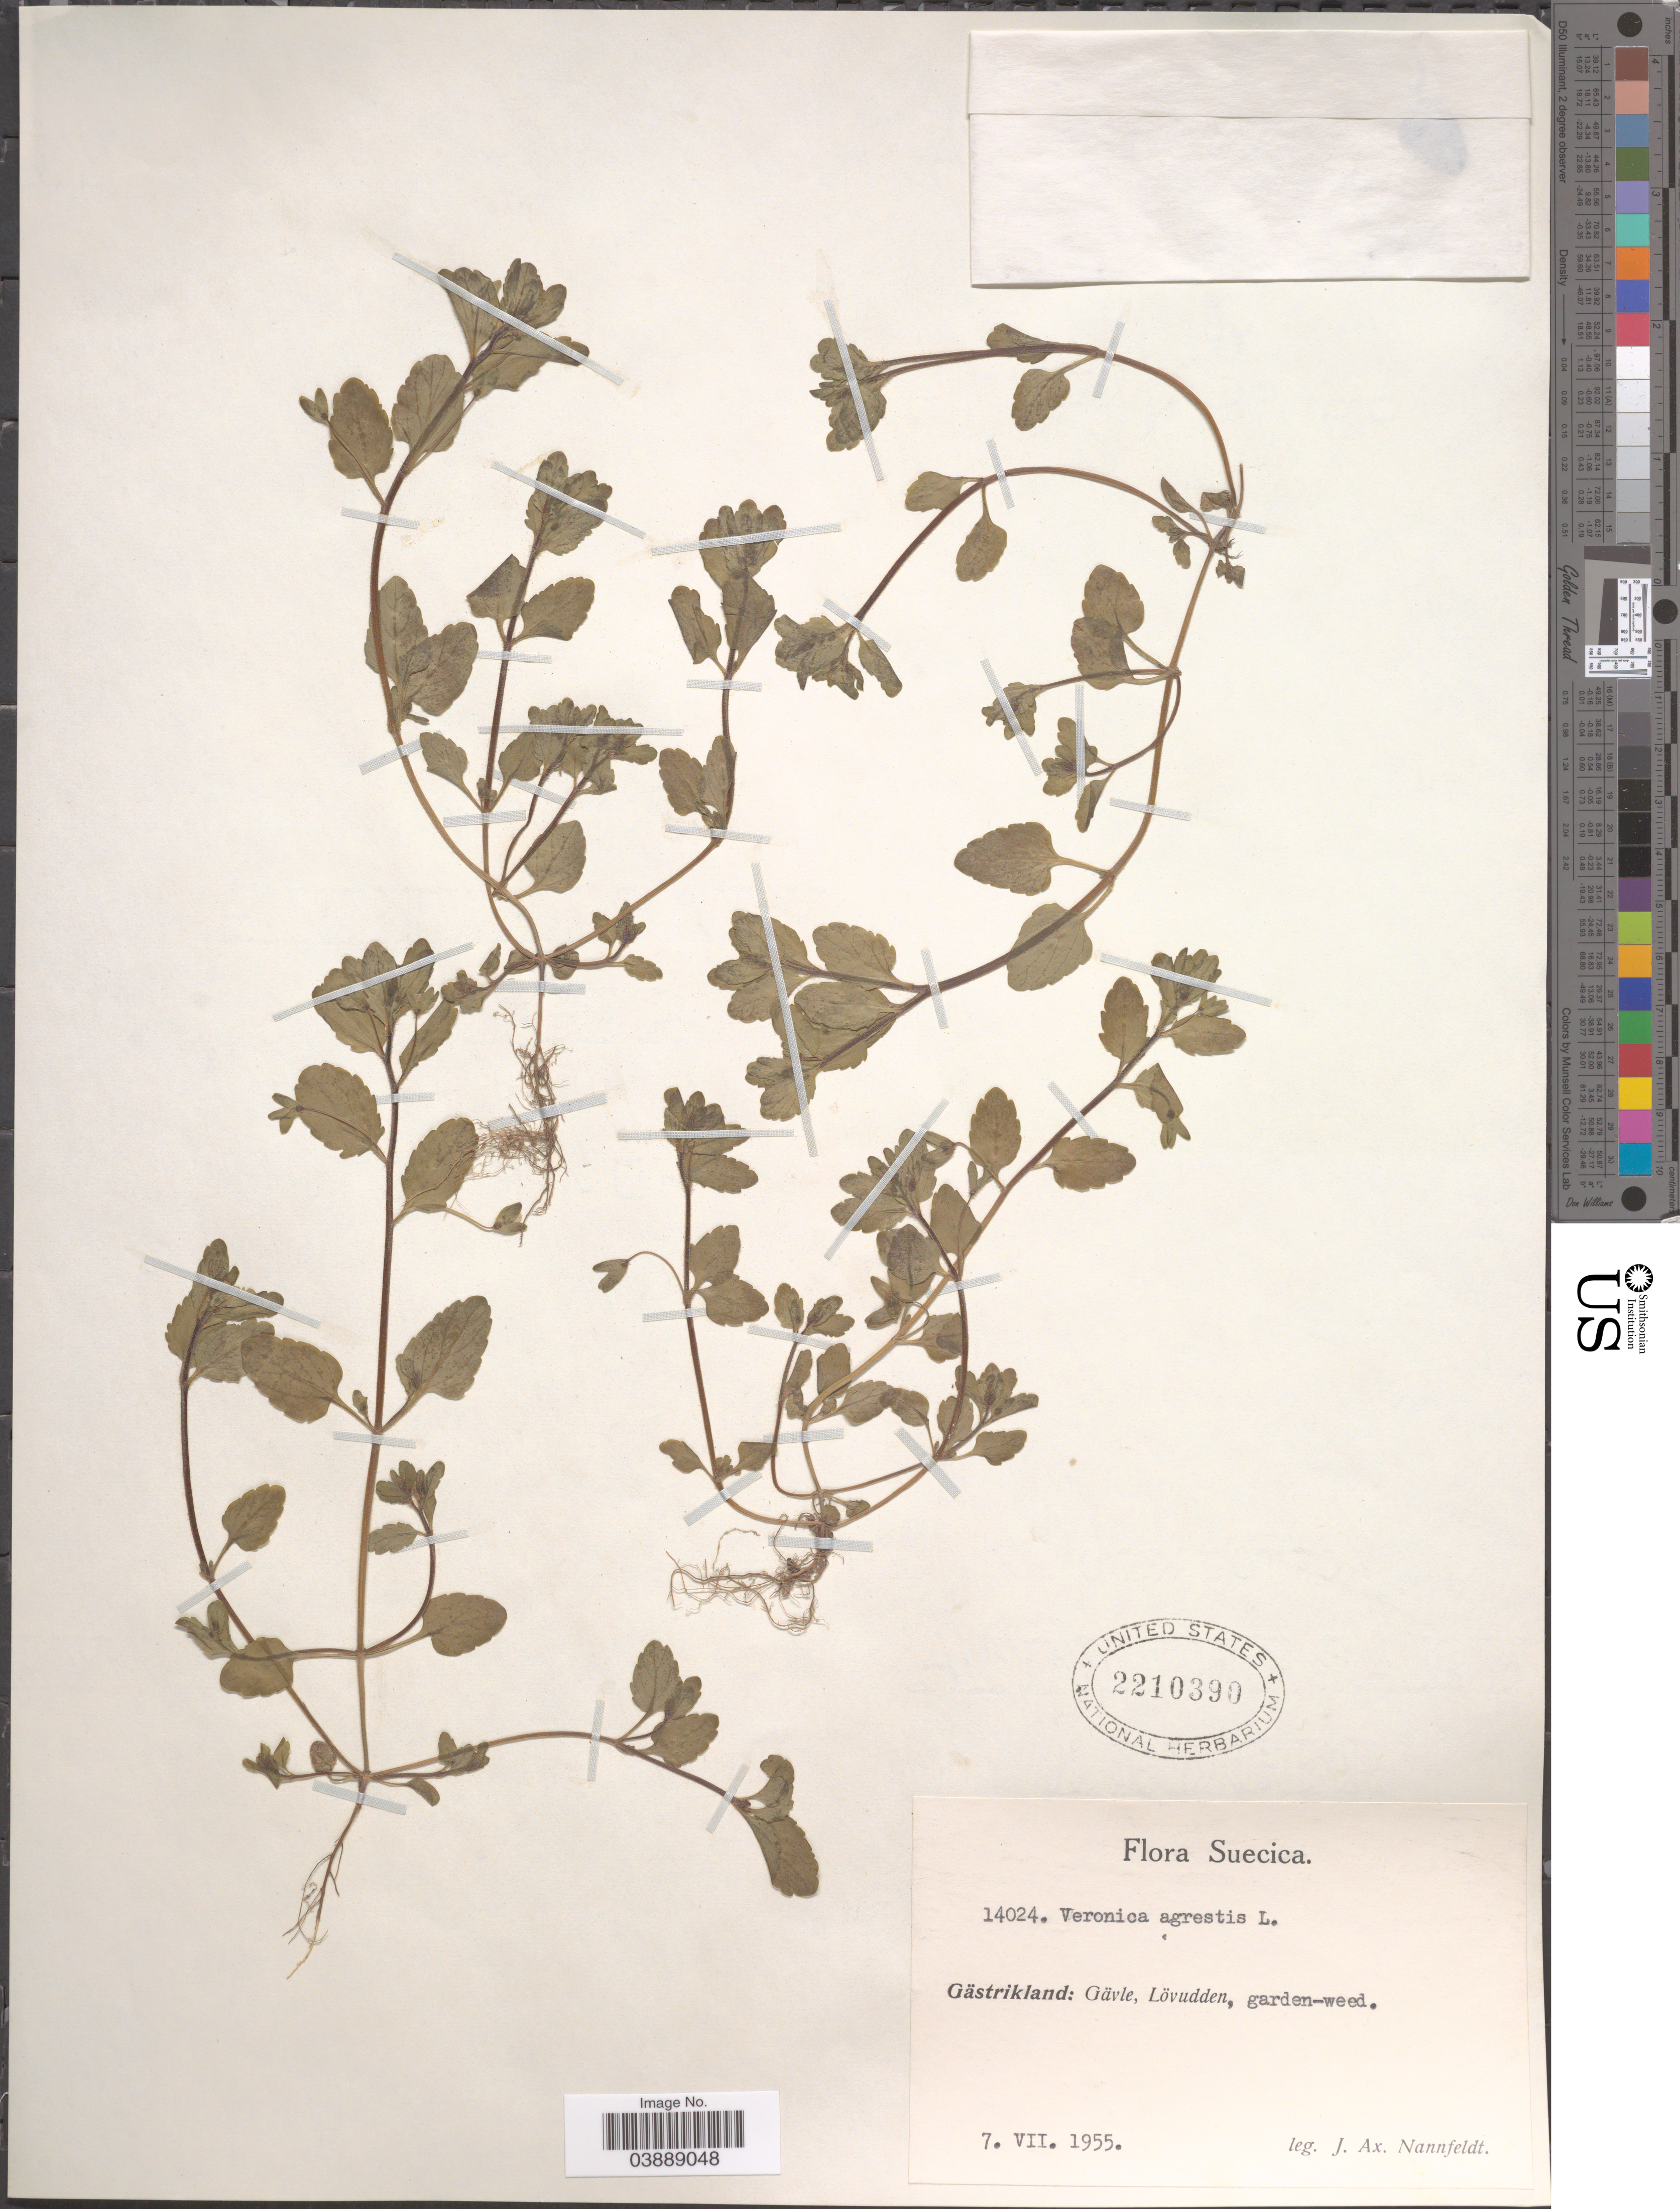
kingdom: Plantae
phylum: Tracheophyta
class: Magnoliopsida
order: Lamiales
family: Plantaginaceae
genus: Veronica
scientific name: Veronica agrestis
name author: L.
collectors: J. Nannfeldt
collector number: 14024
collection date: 1955-07-07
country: Sweden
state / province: Gavleborg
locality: Suecica. Gästrikland: Gävle, Lövudden.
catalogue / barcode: US 2210390